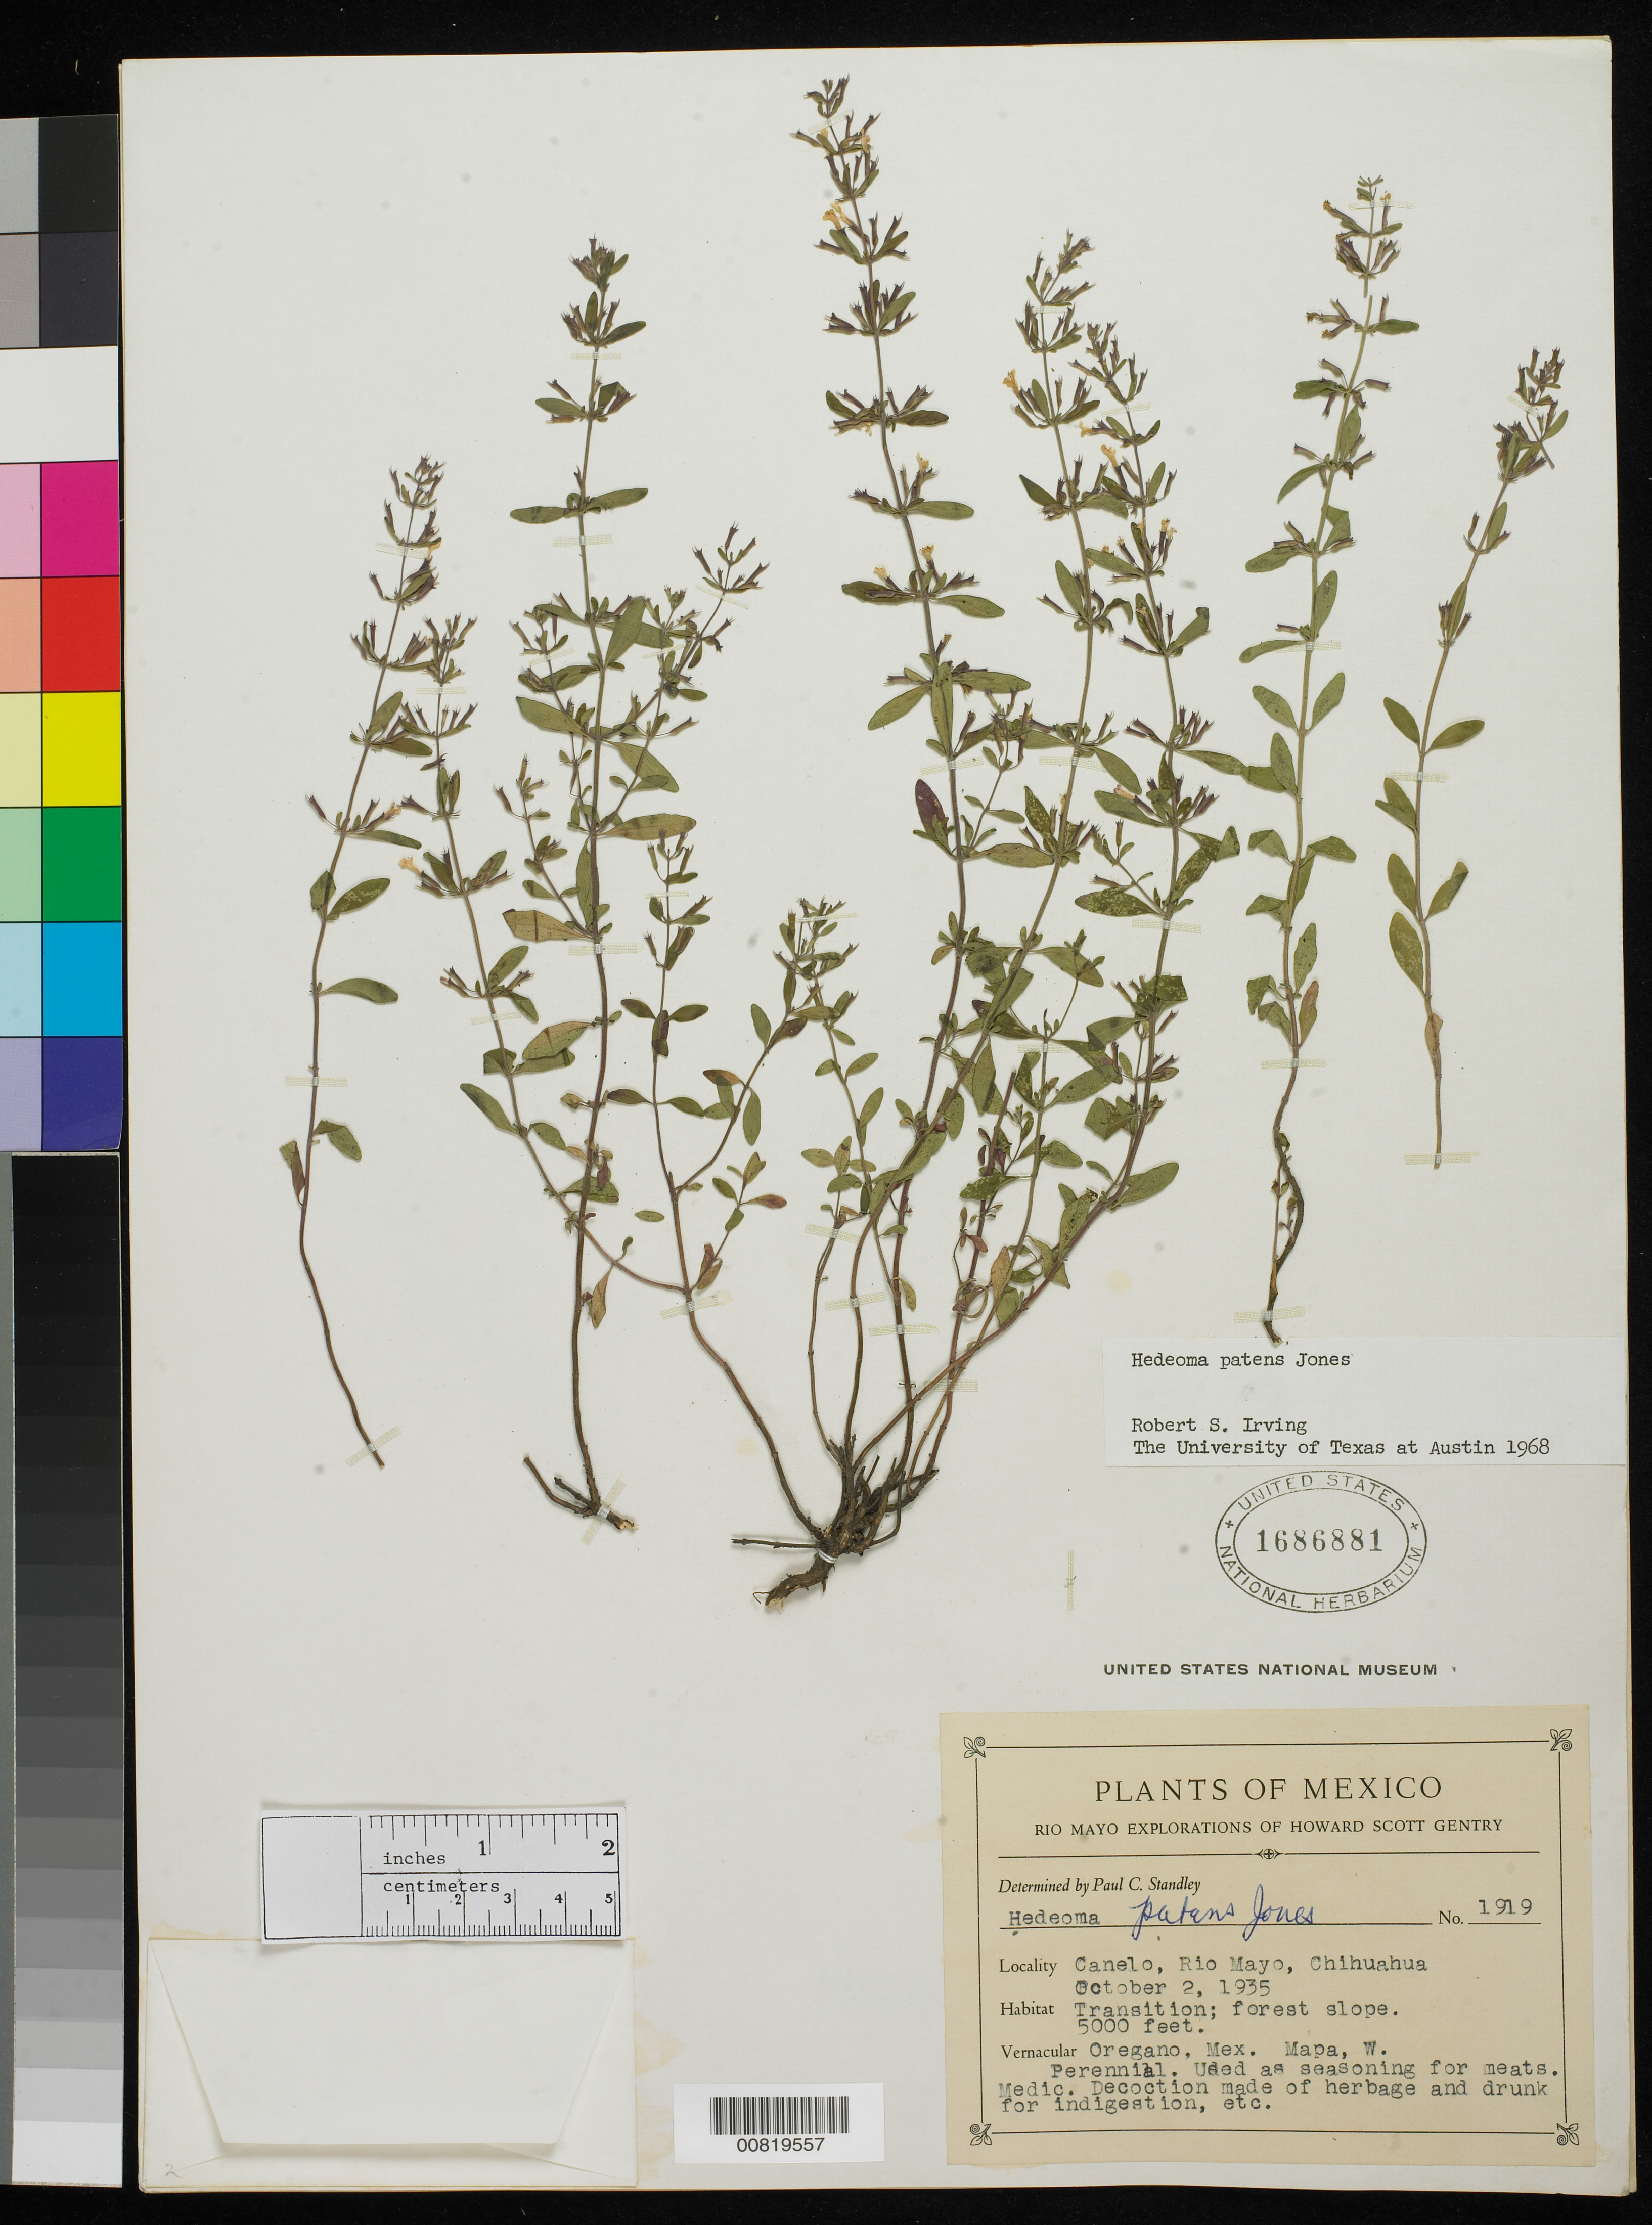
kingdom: Plantae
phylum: Tracheophyta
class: Magnoliopsida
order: Lamiales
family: Lamiaceae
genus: Hedeoma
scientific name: Hedeoma patens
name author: C.E. Jones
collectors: H. S. Gentry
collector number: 1919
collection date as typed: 02 Oct 1935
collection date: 1935-10-02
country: Mexico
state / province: Chihuahua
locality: Canelo, Rio Mayo, Chihuahua.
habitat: Transition; forest slope.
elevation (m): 1524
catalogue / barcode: US 1686881